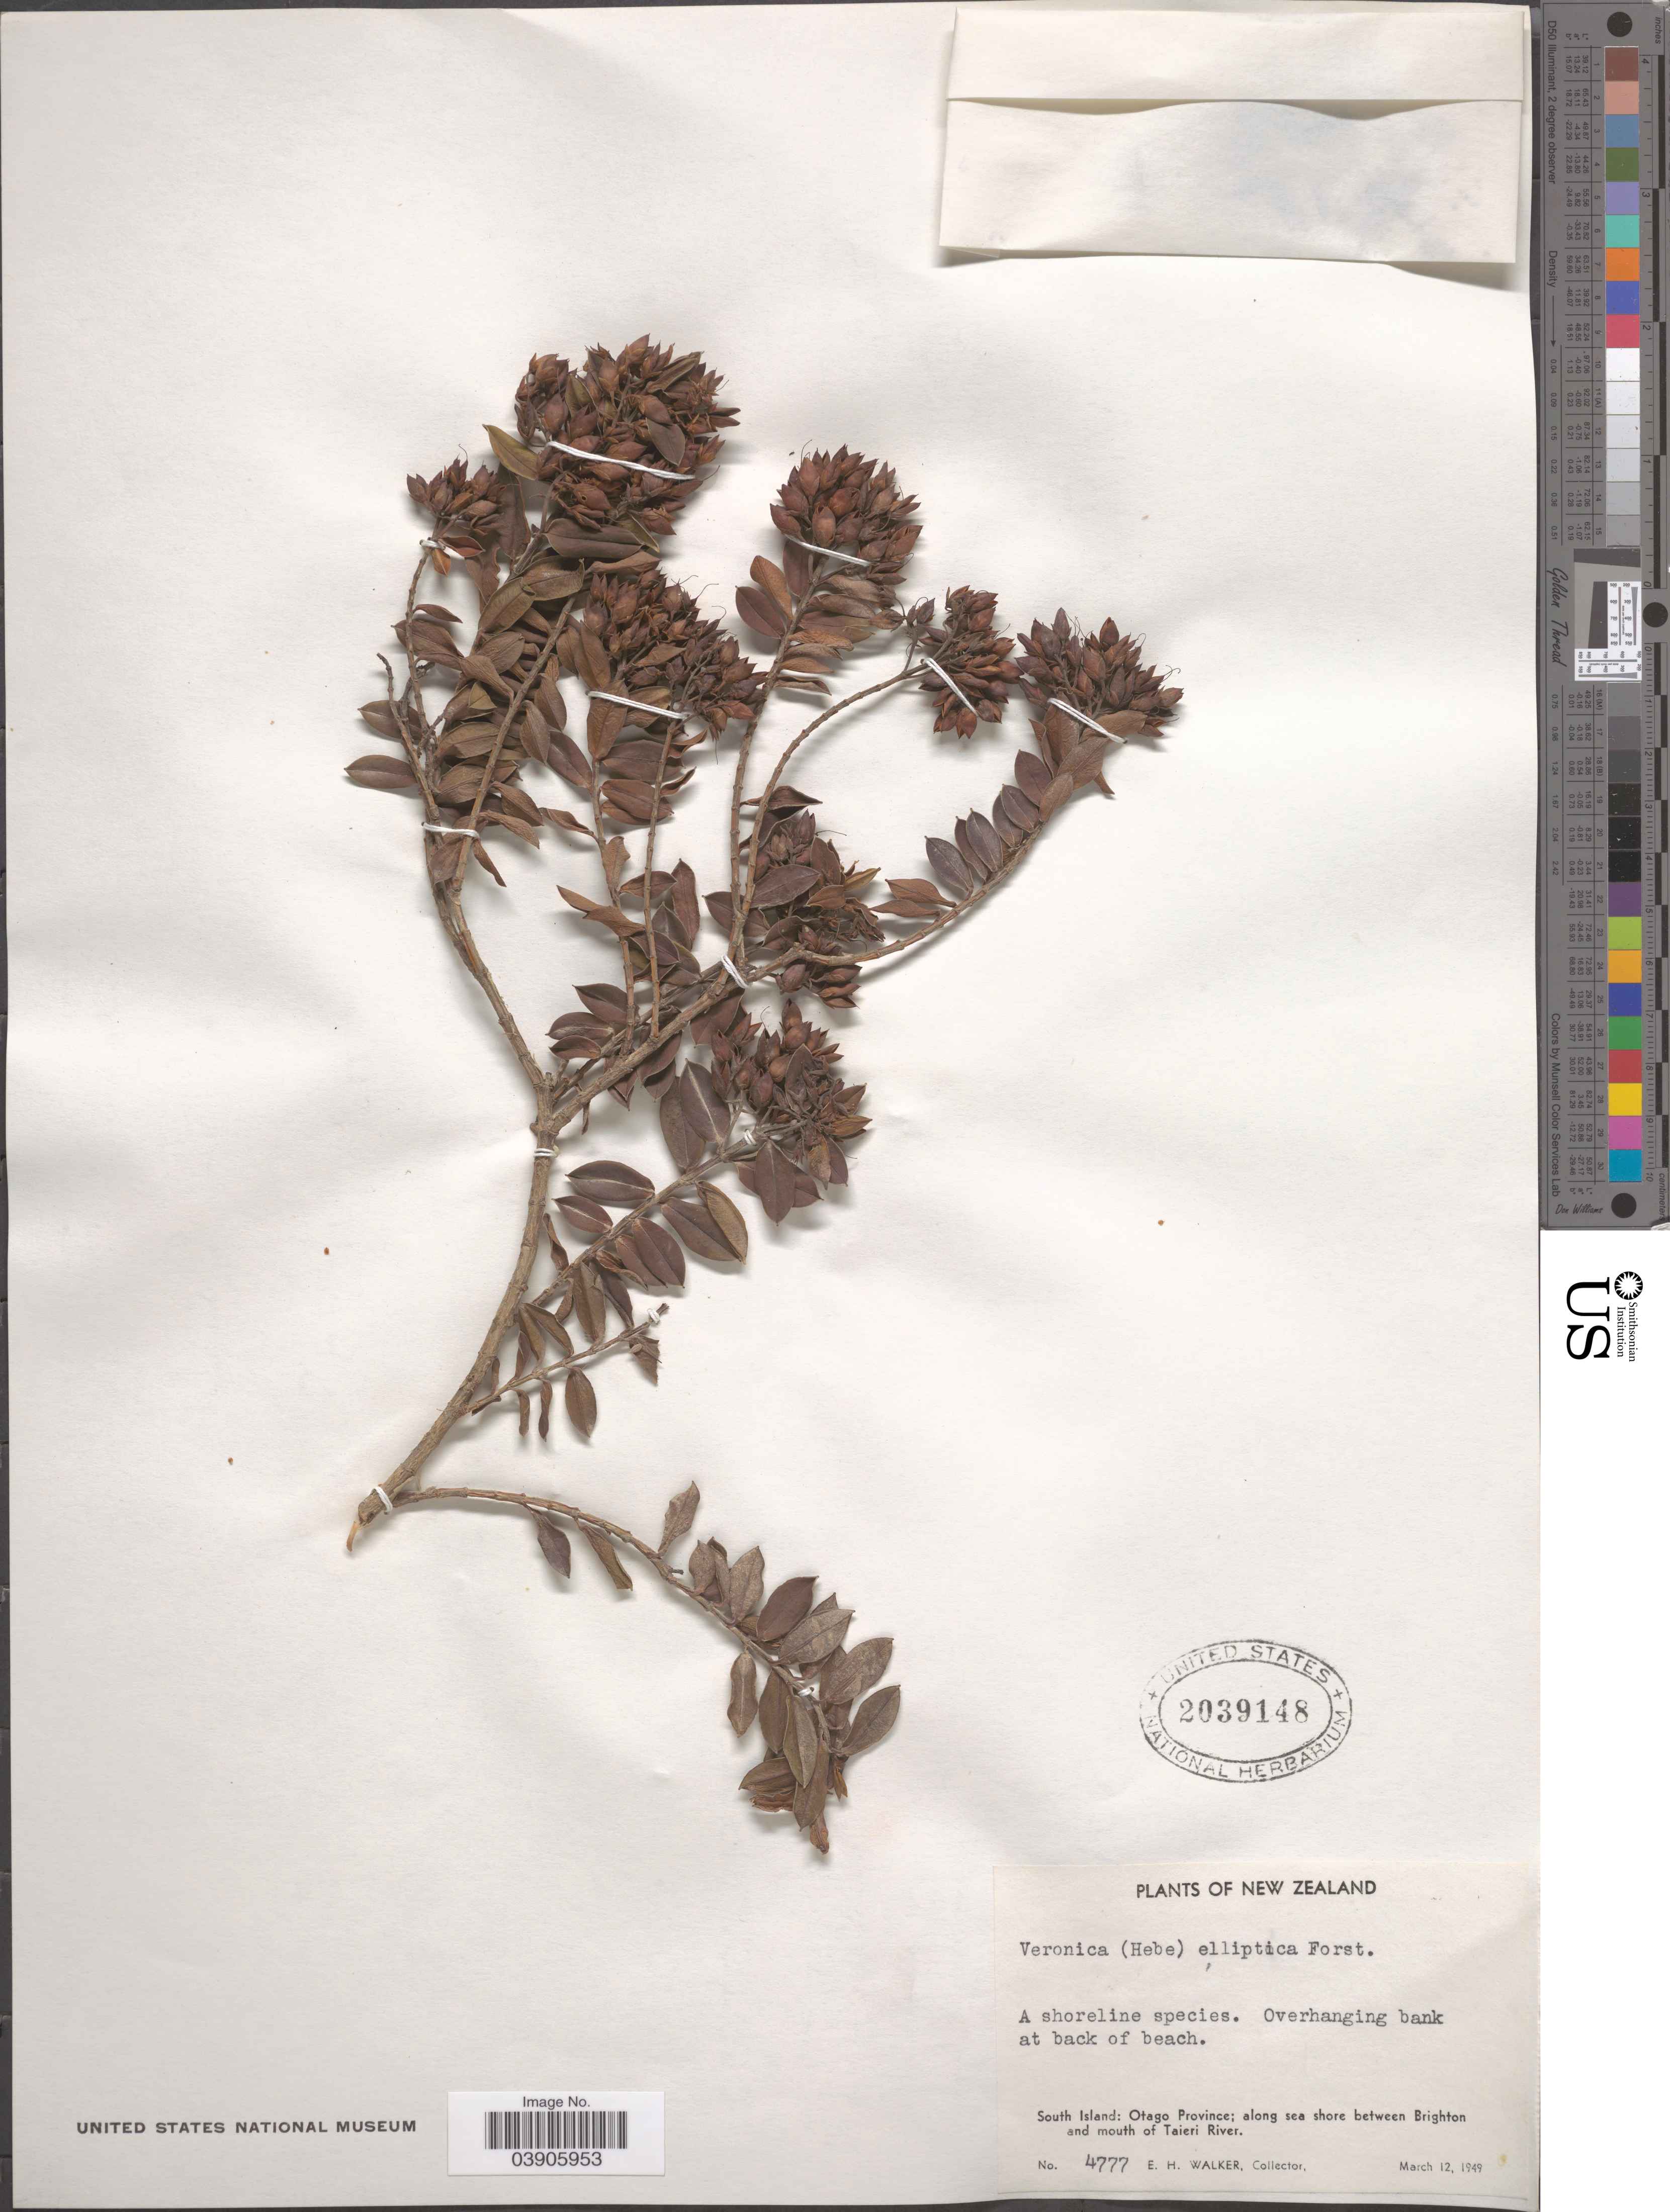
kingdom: Plantae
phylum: Tracheophyta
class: Magnoliopsida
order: Lamiales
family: Plantaginaceae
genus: Hebe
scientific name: Hebe elliptica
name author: (G. Forst.) Pennell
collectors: E. H. Walker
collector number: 4777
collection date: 1949-03-12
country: New Zealand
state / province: Otago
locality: South Island: along sea shore between Brighton and mouth of Taieri River.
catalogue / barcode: US 2039148